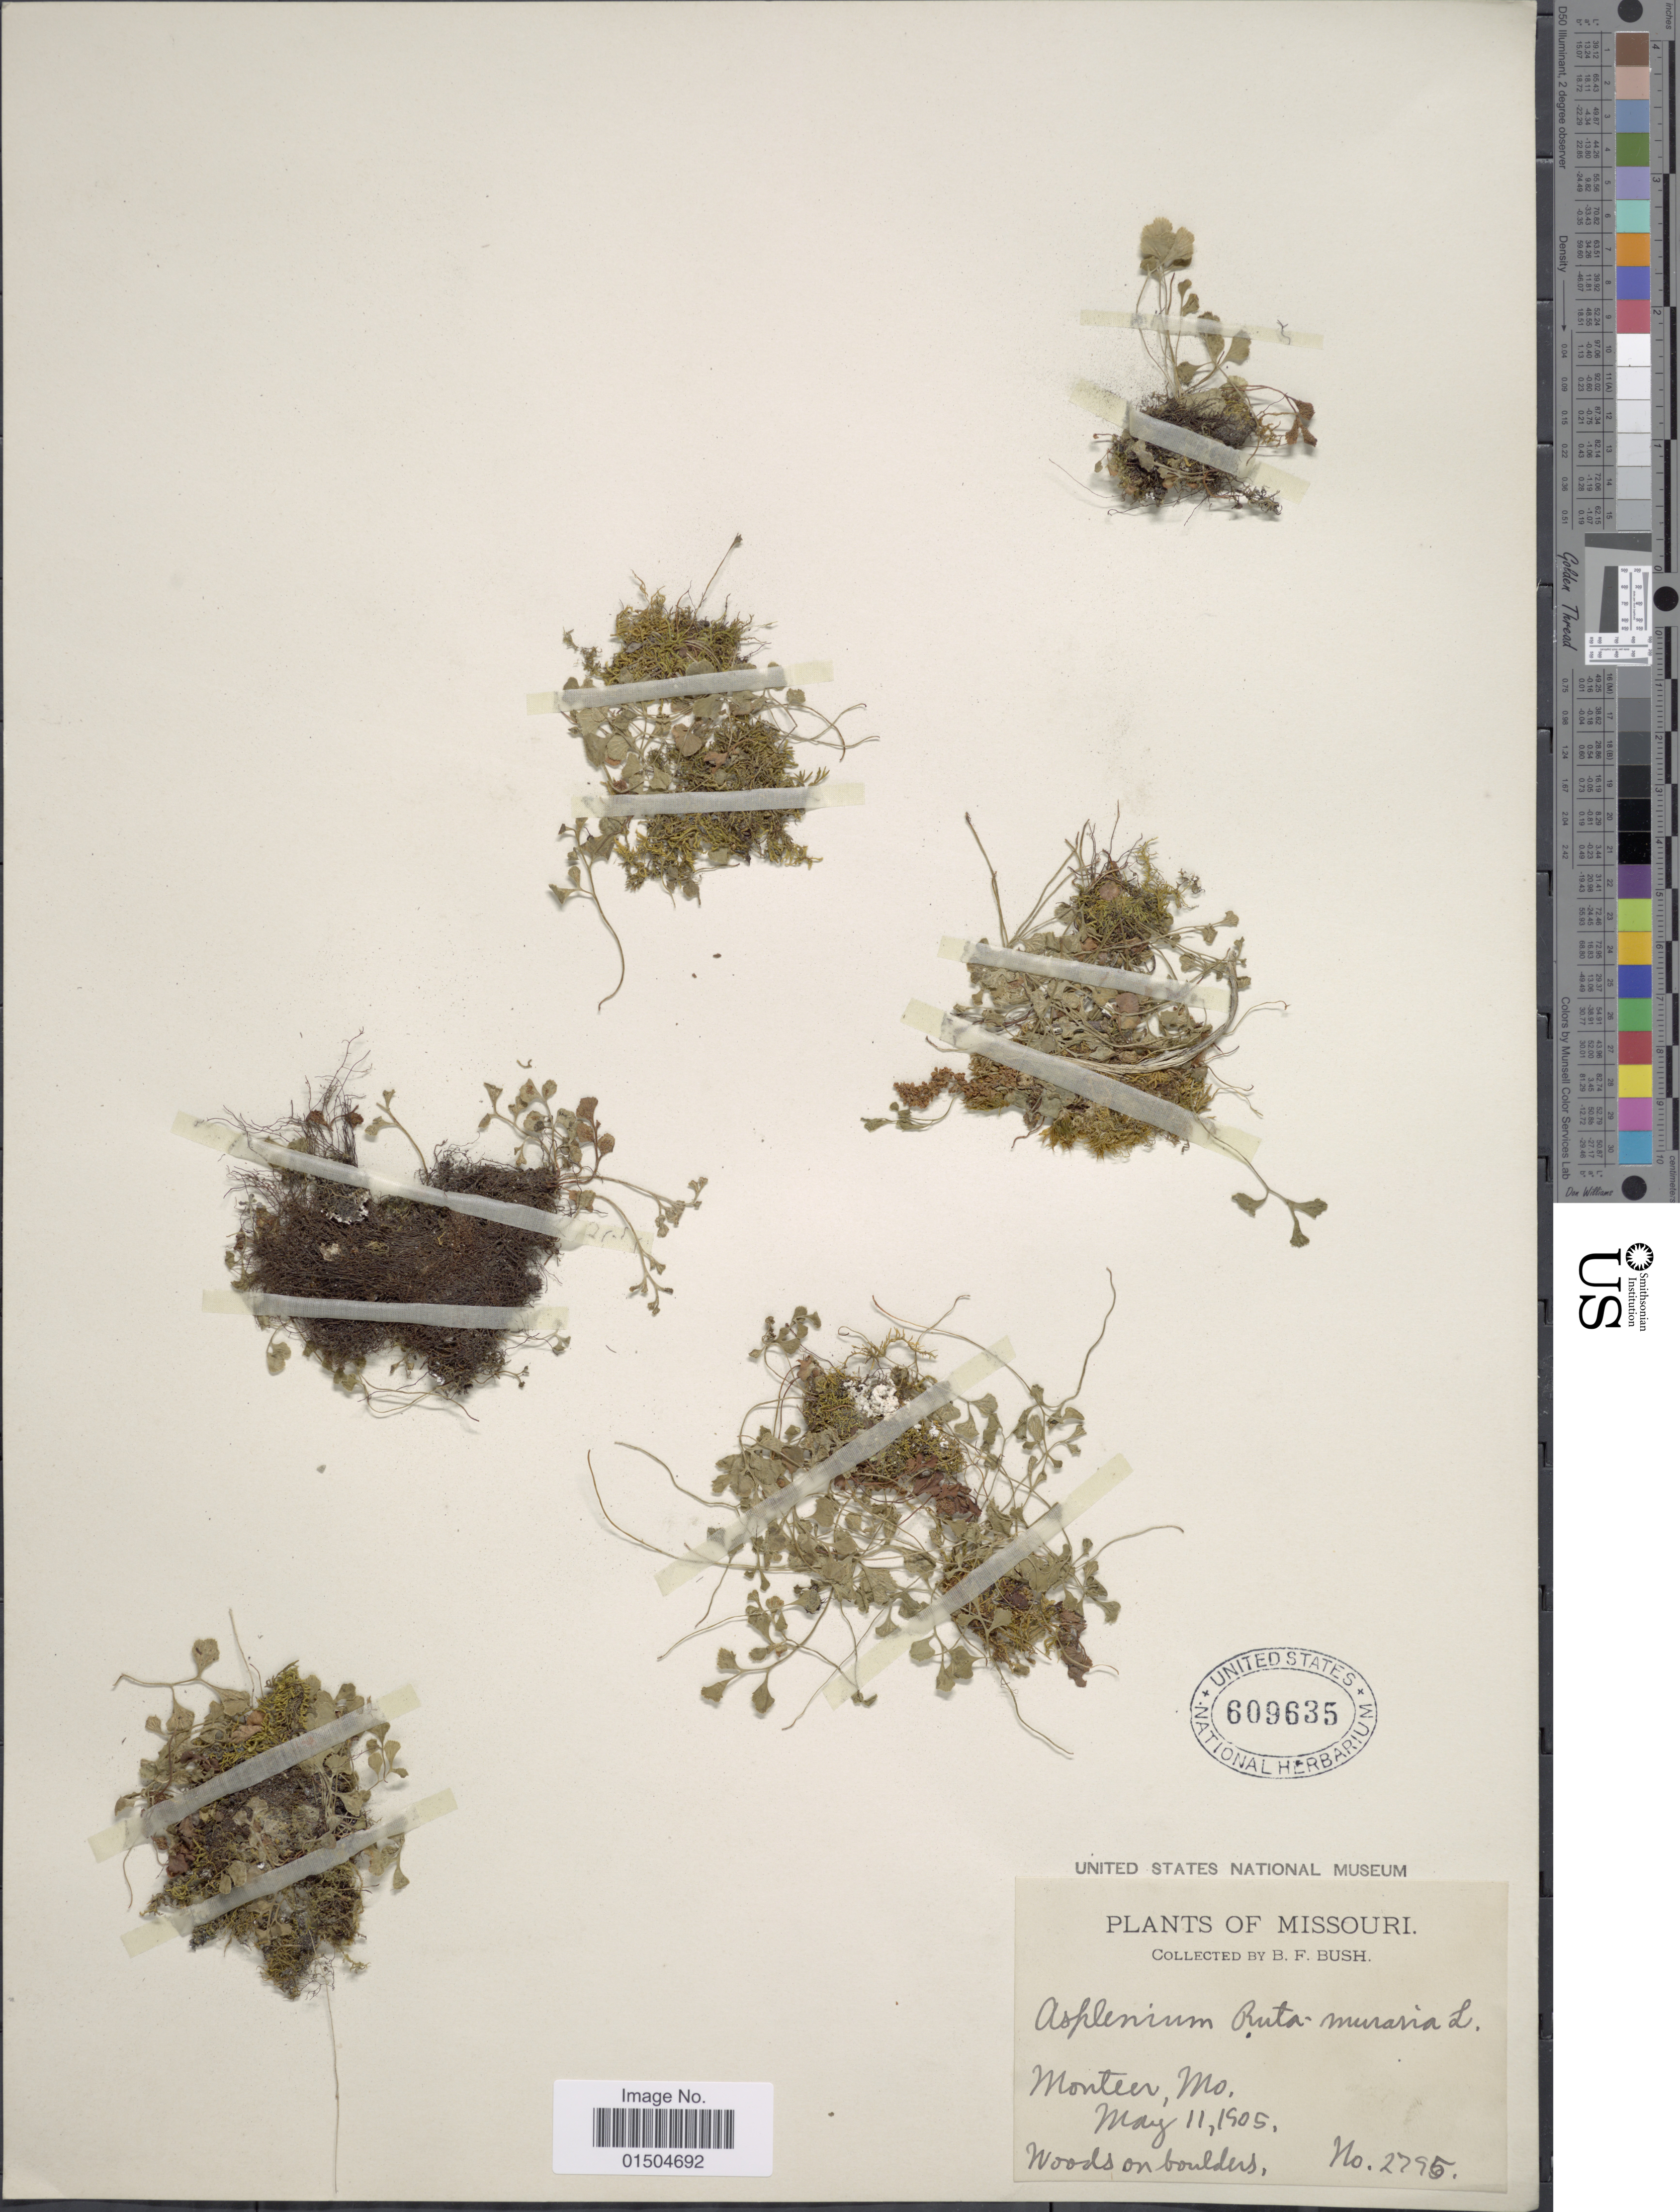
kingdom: Plantae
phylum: Tracheophyta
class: Polypodiopsida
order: Polypodiales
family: Aspleniaceae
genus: Asplenium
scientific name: Asplenium ruta-muraria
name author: L.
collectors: B. F. Bush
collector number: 2795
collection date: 1905-05-11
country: United States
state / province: Missouri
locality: Monteer.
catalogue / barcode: US 609635